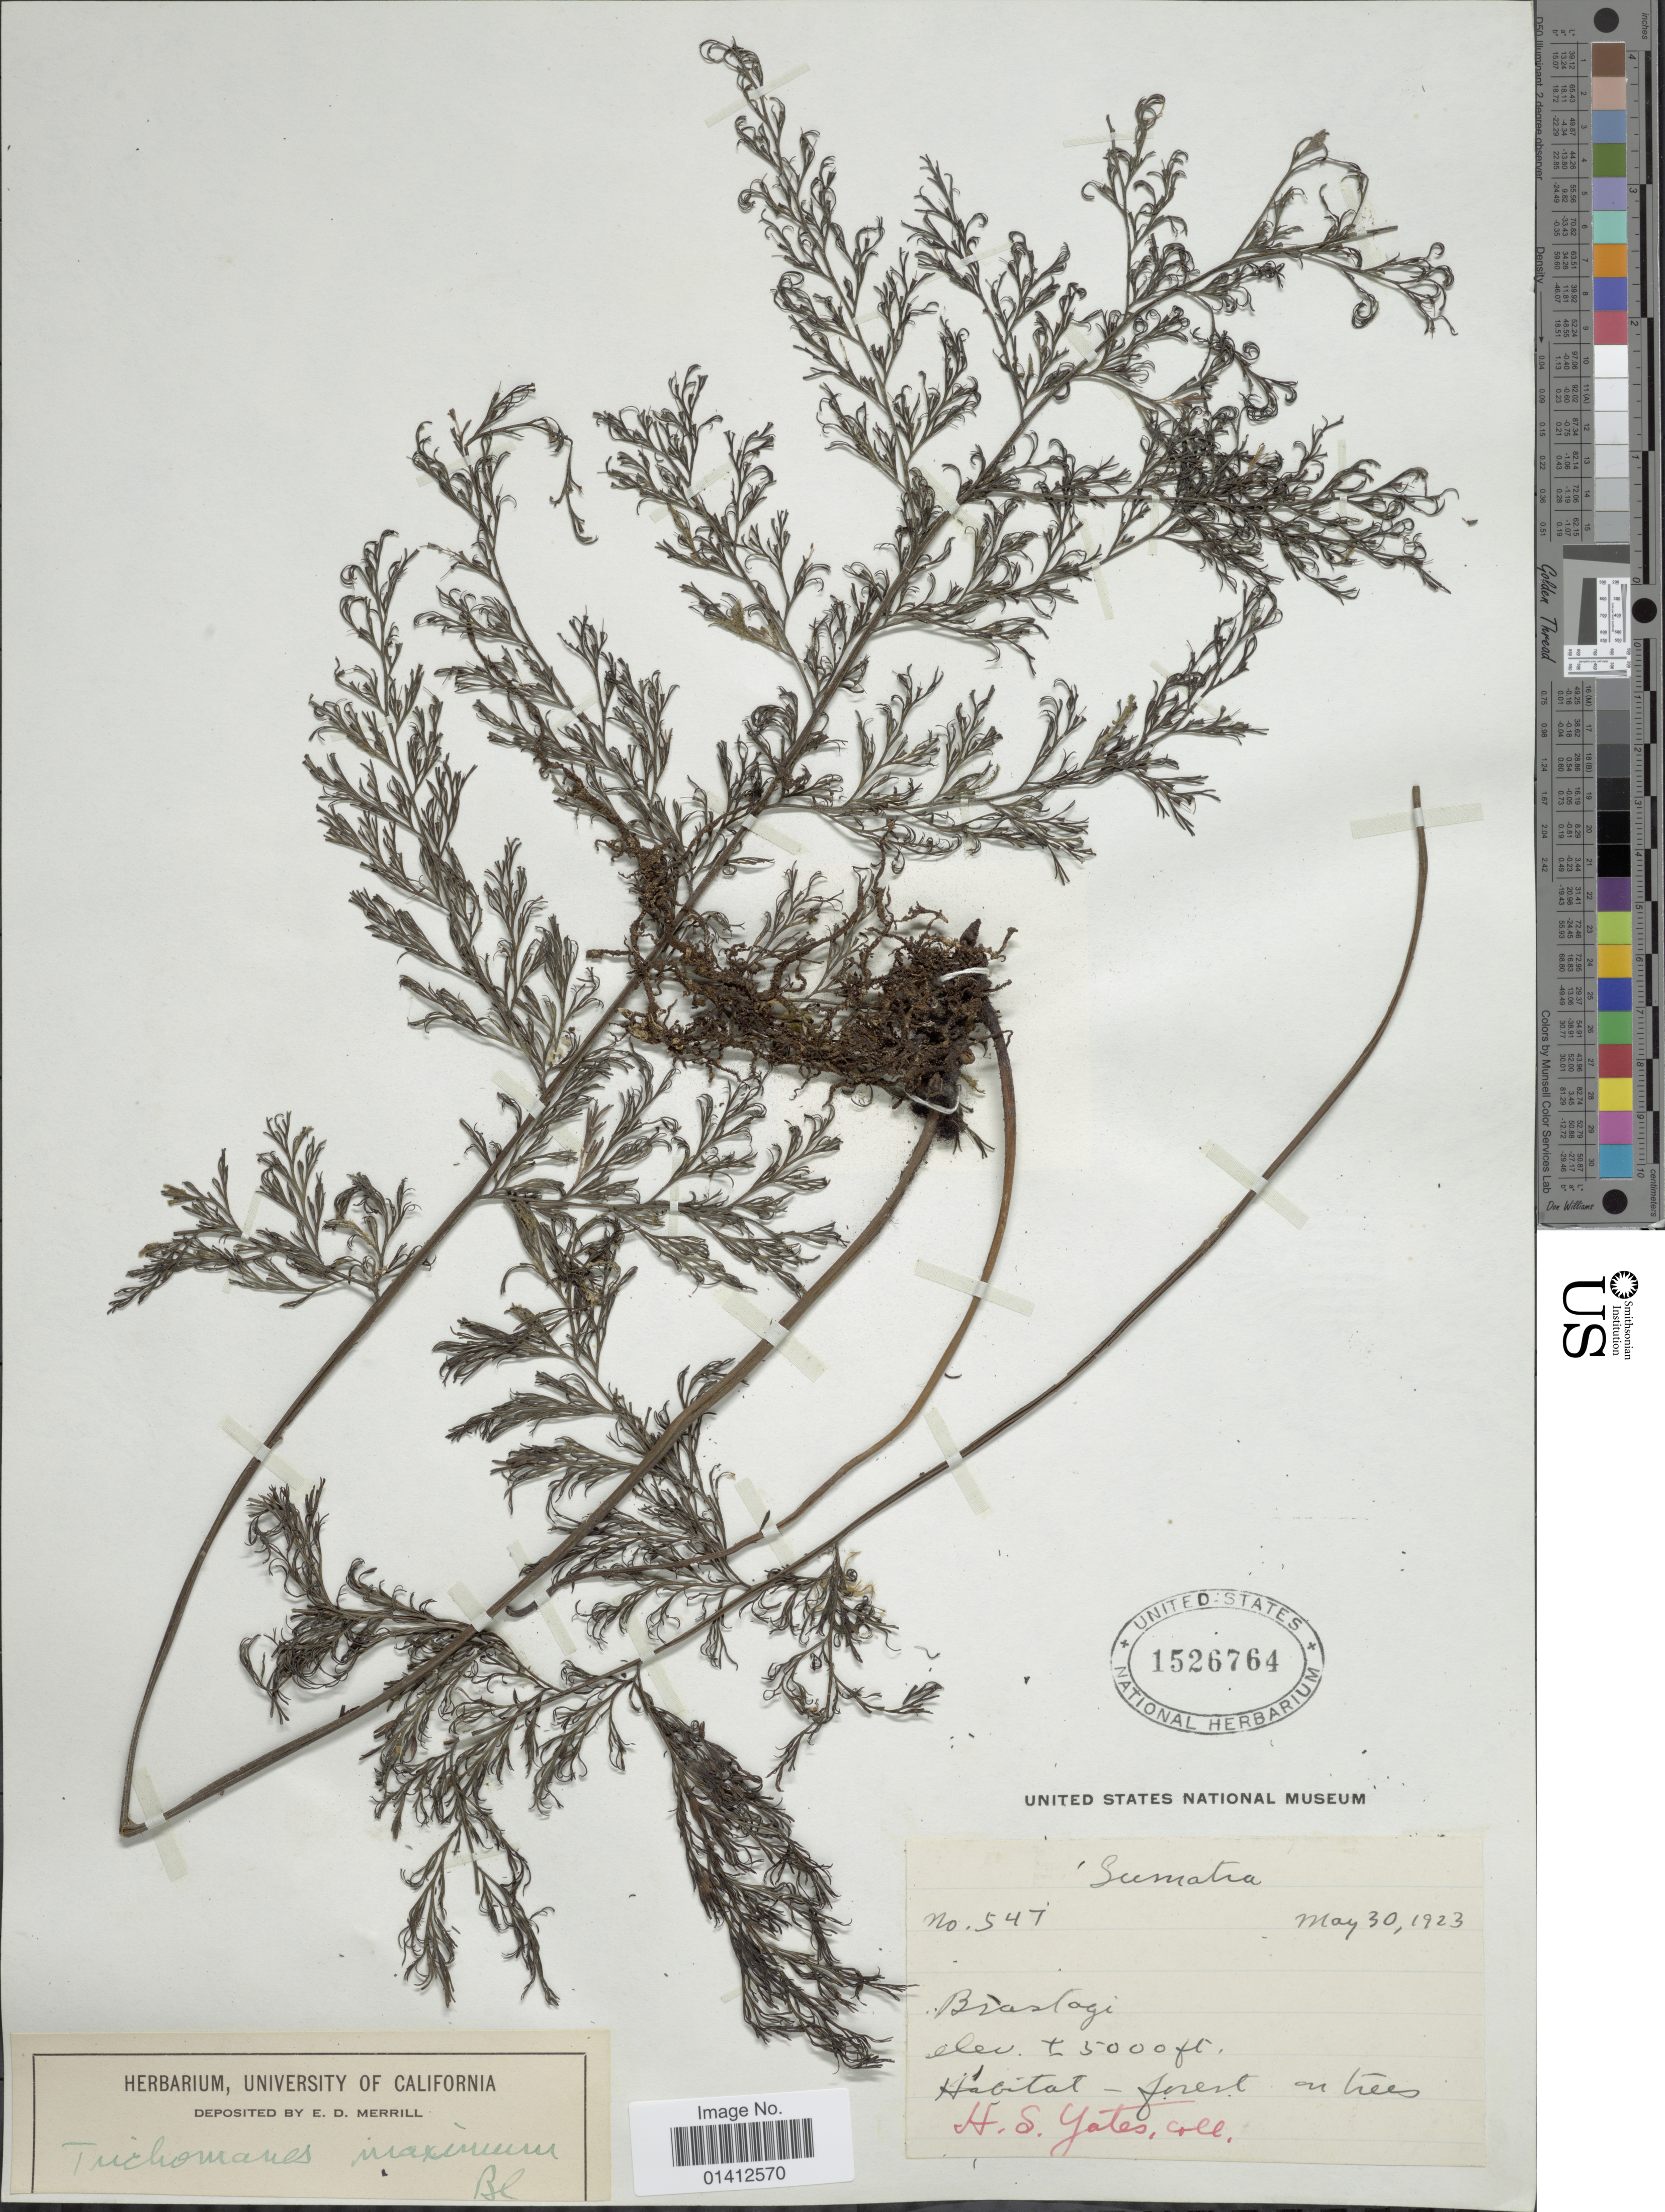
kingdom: Plantae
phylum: Tracheophyta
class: Polypodiopsida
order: Hymenophyllales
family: Hymenophyllaceae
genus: Vandenboschia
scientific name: Vandenboschia maxima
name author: (Blume) Copel.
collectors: H. S. Yates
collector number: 547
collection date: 1923-05-30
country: Indonesia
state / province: Sumatra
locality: Braslogi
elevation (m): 1524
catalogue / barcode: US 1526764